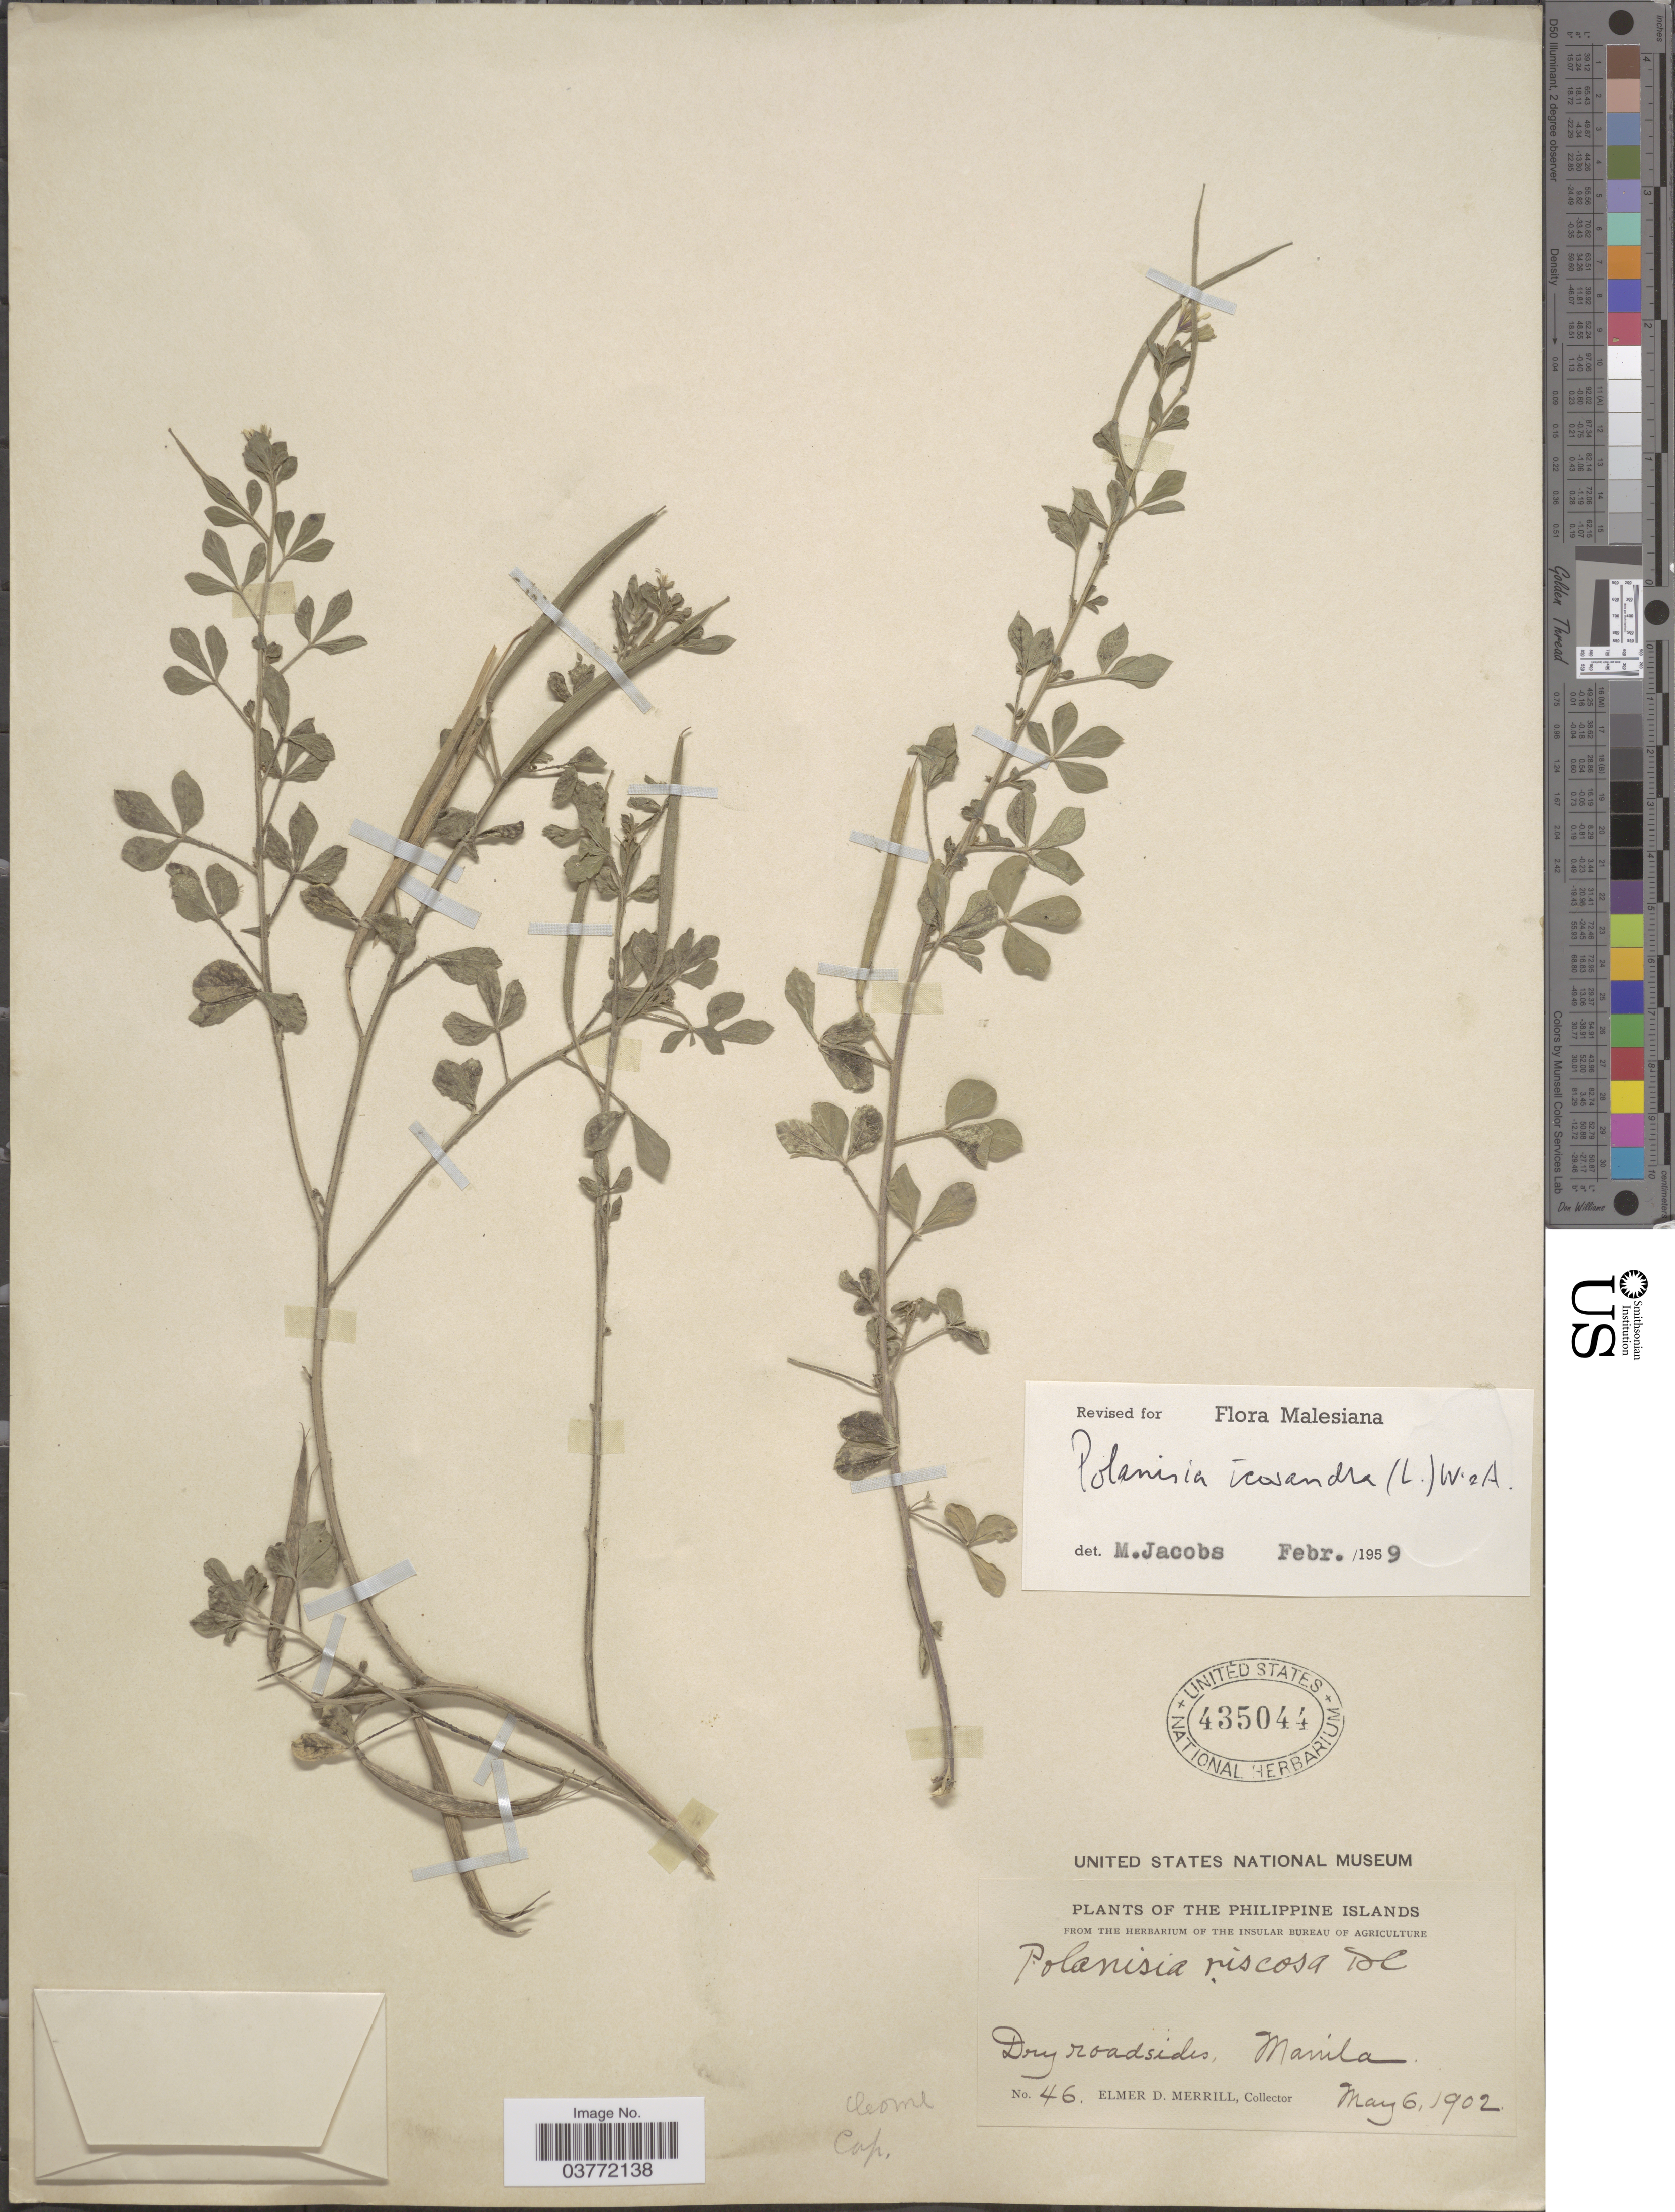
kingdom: Plantae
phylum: Tracheophyta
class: Magnoliopsida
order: Brassicales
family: Cleomaceae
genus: Arivela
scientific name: Arivela viscosa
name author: (L.) Raf.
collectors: E. D. Merrill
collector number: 46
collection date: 1902-05-06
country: Philippines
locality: The Philippines Islands. Dry roadsides, Manila.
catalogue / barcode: US 435044